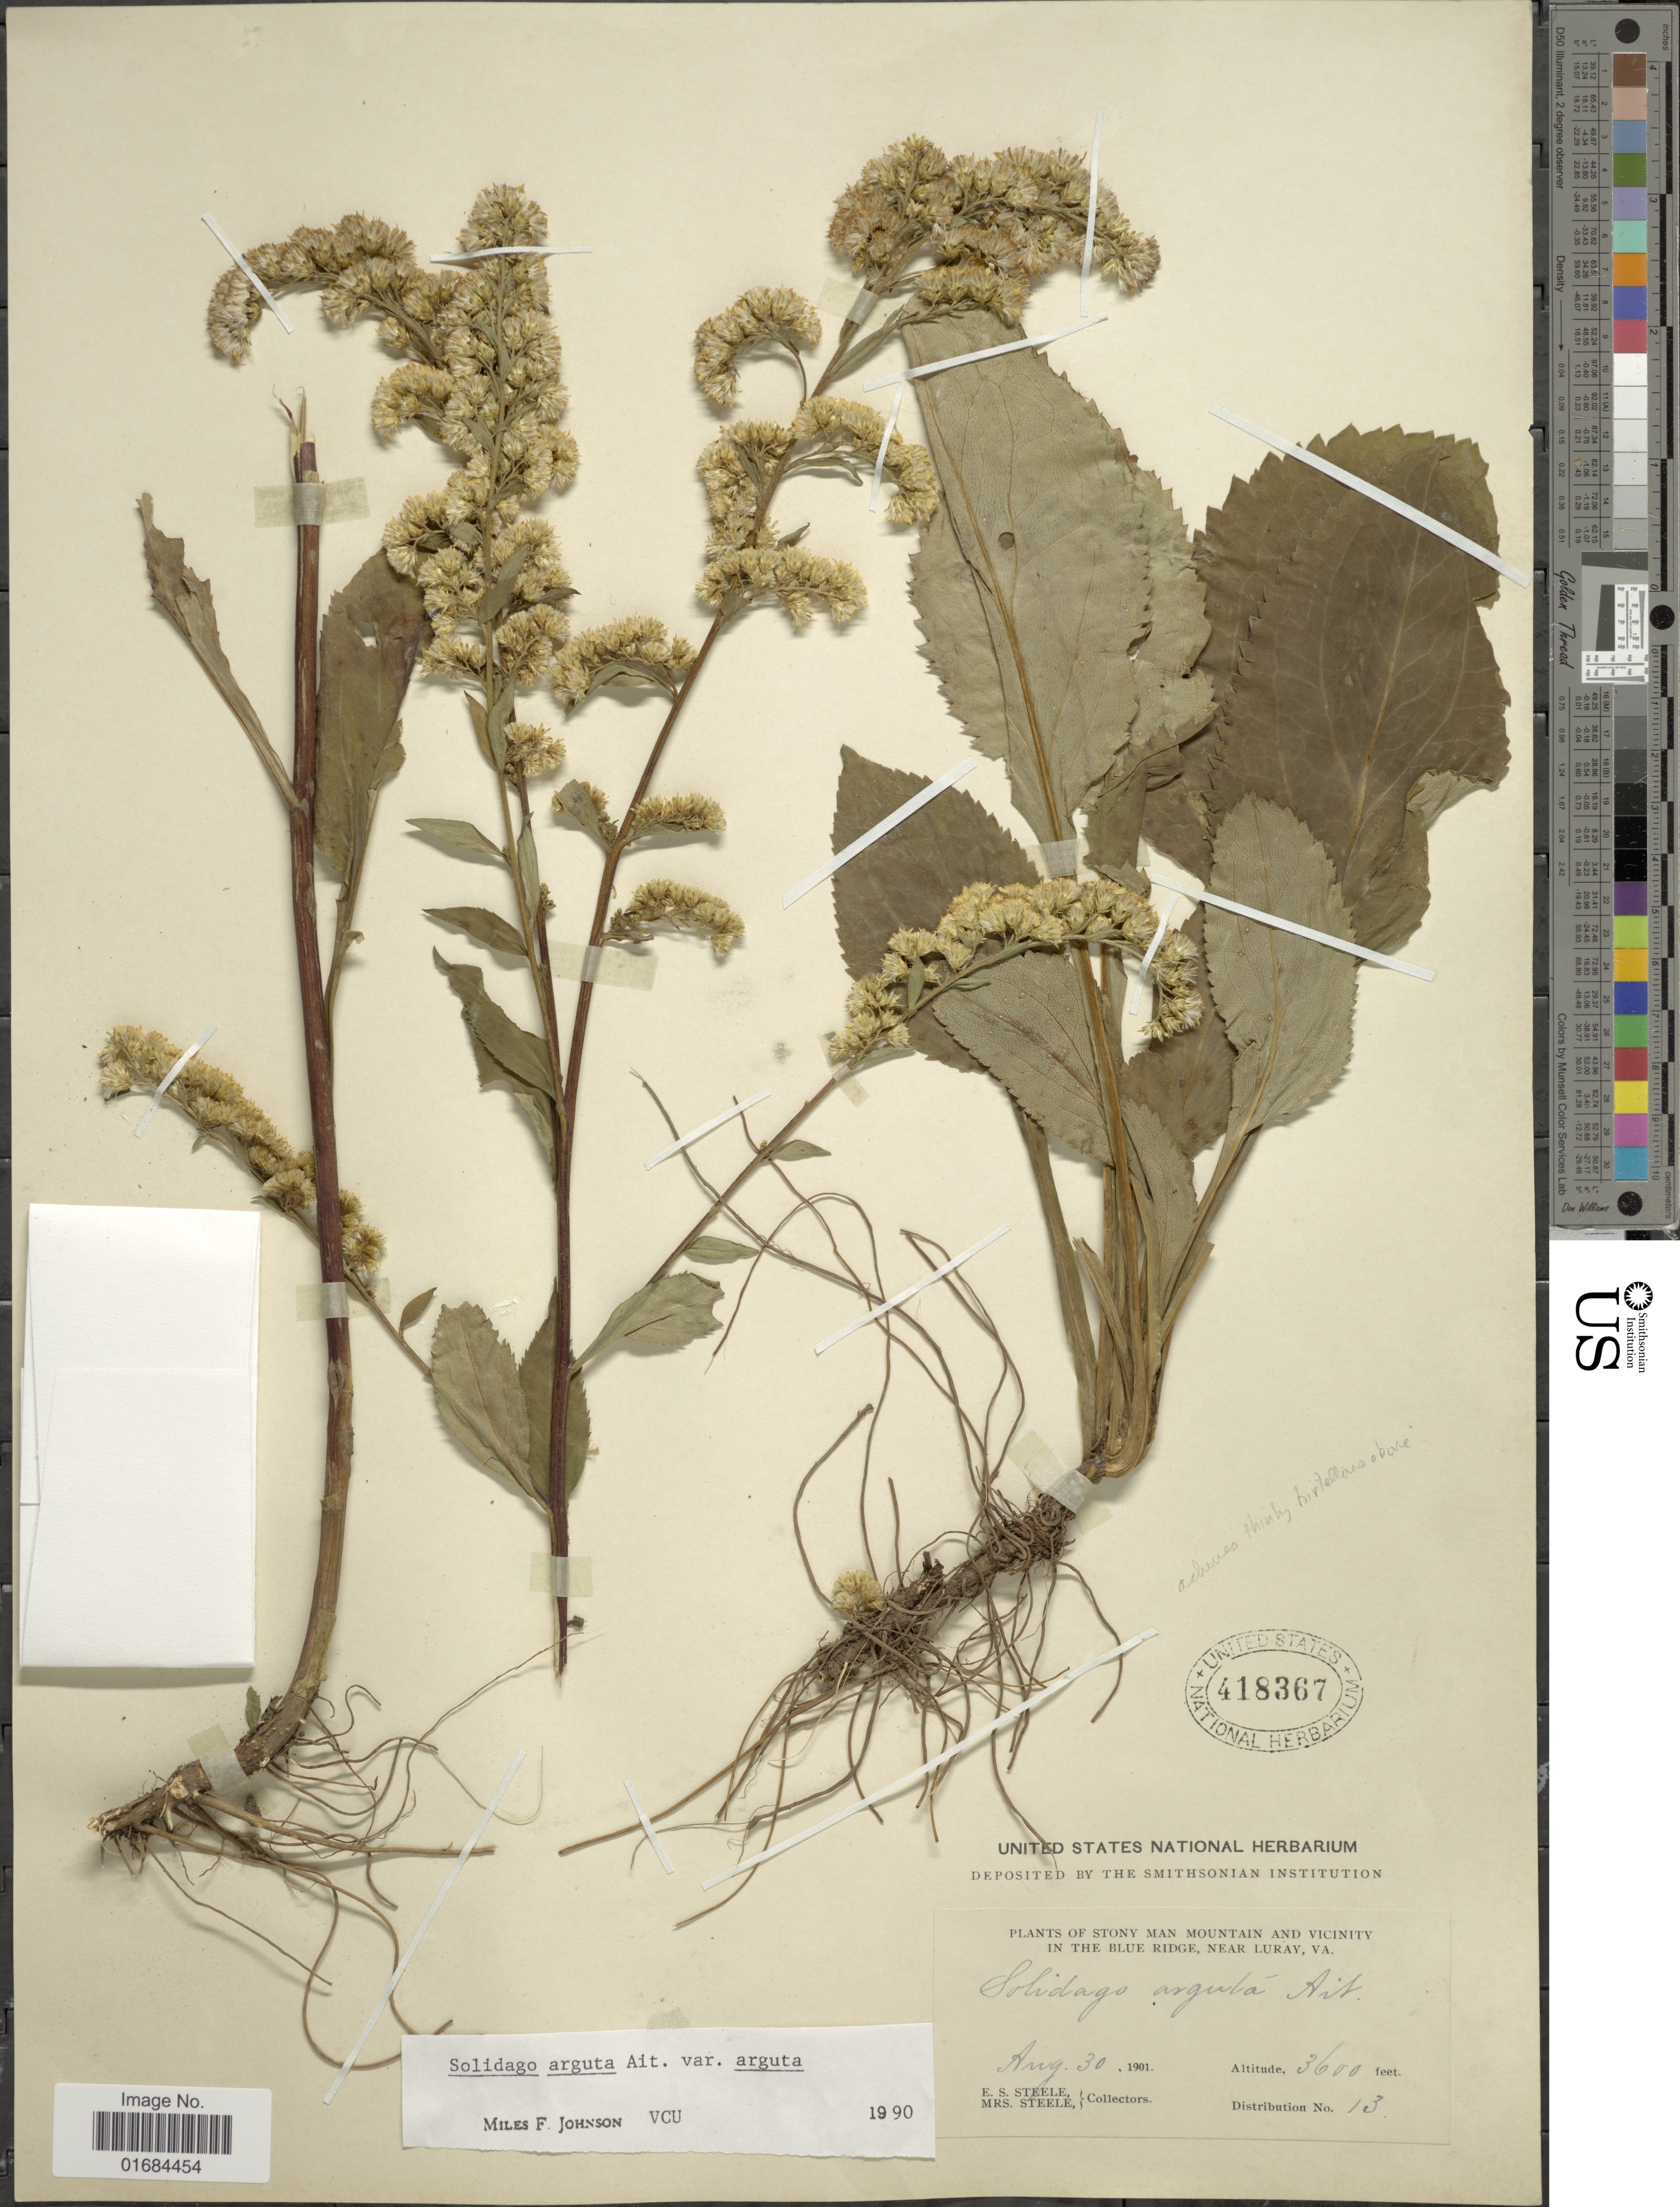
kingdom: Plantae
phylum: Tracheophyta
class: Magnoliopsida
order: Asterales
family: Asteraceae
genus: Solidago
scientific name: Solidago arguta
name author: Aiton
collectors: E. Steele & Mrs. E. S. Steele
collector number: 13 ?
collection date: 1901-08-30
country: United States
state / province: Virginia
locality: Of Stony Man Mountain And Vicinity in the Blue Ridge, near Luray.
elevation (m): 1097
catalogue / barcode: US 418367